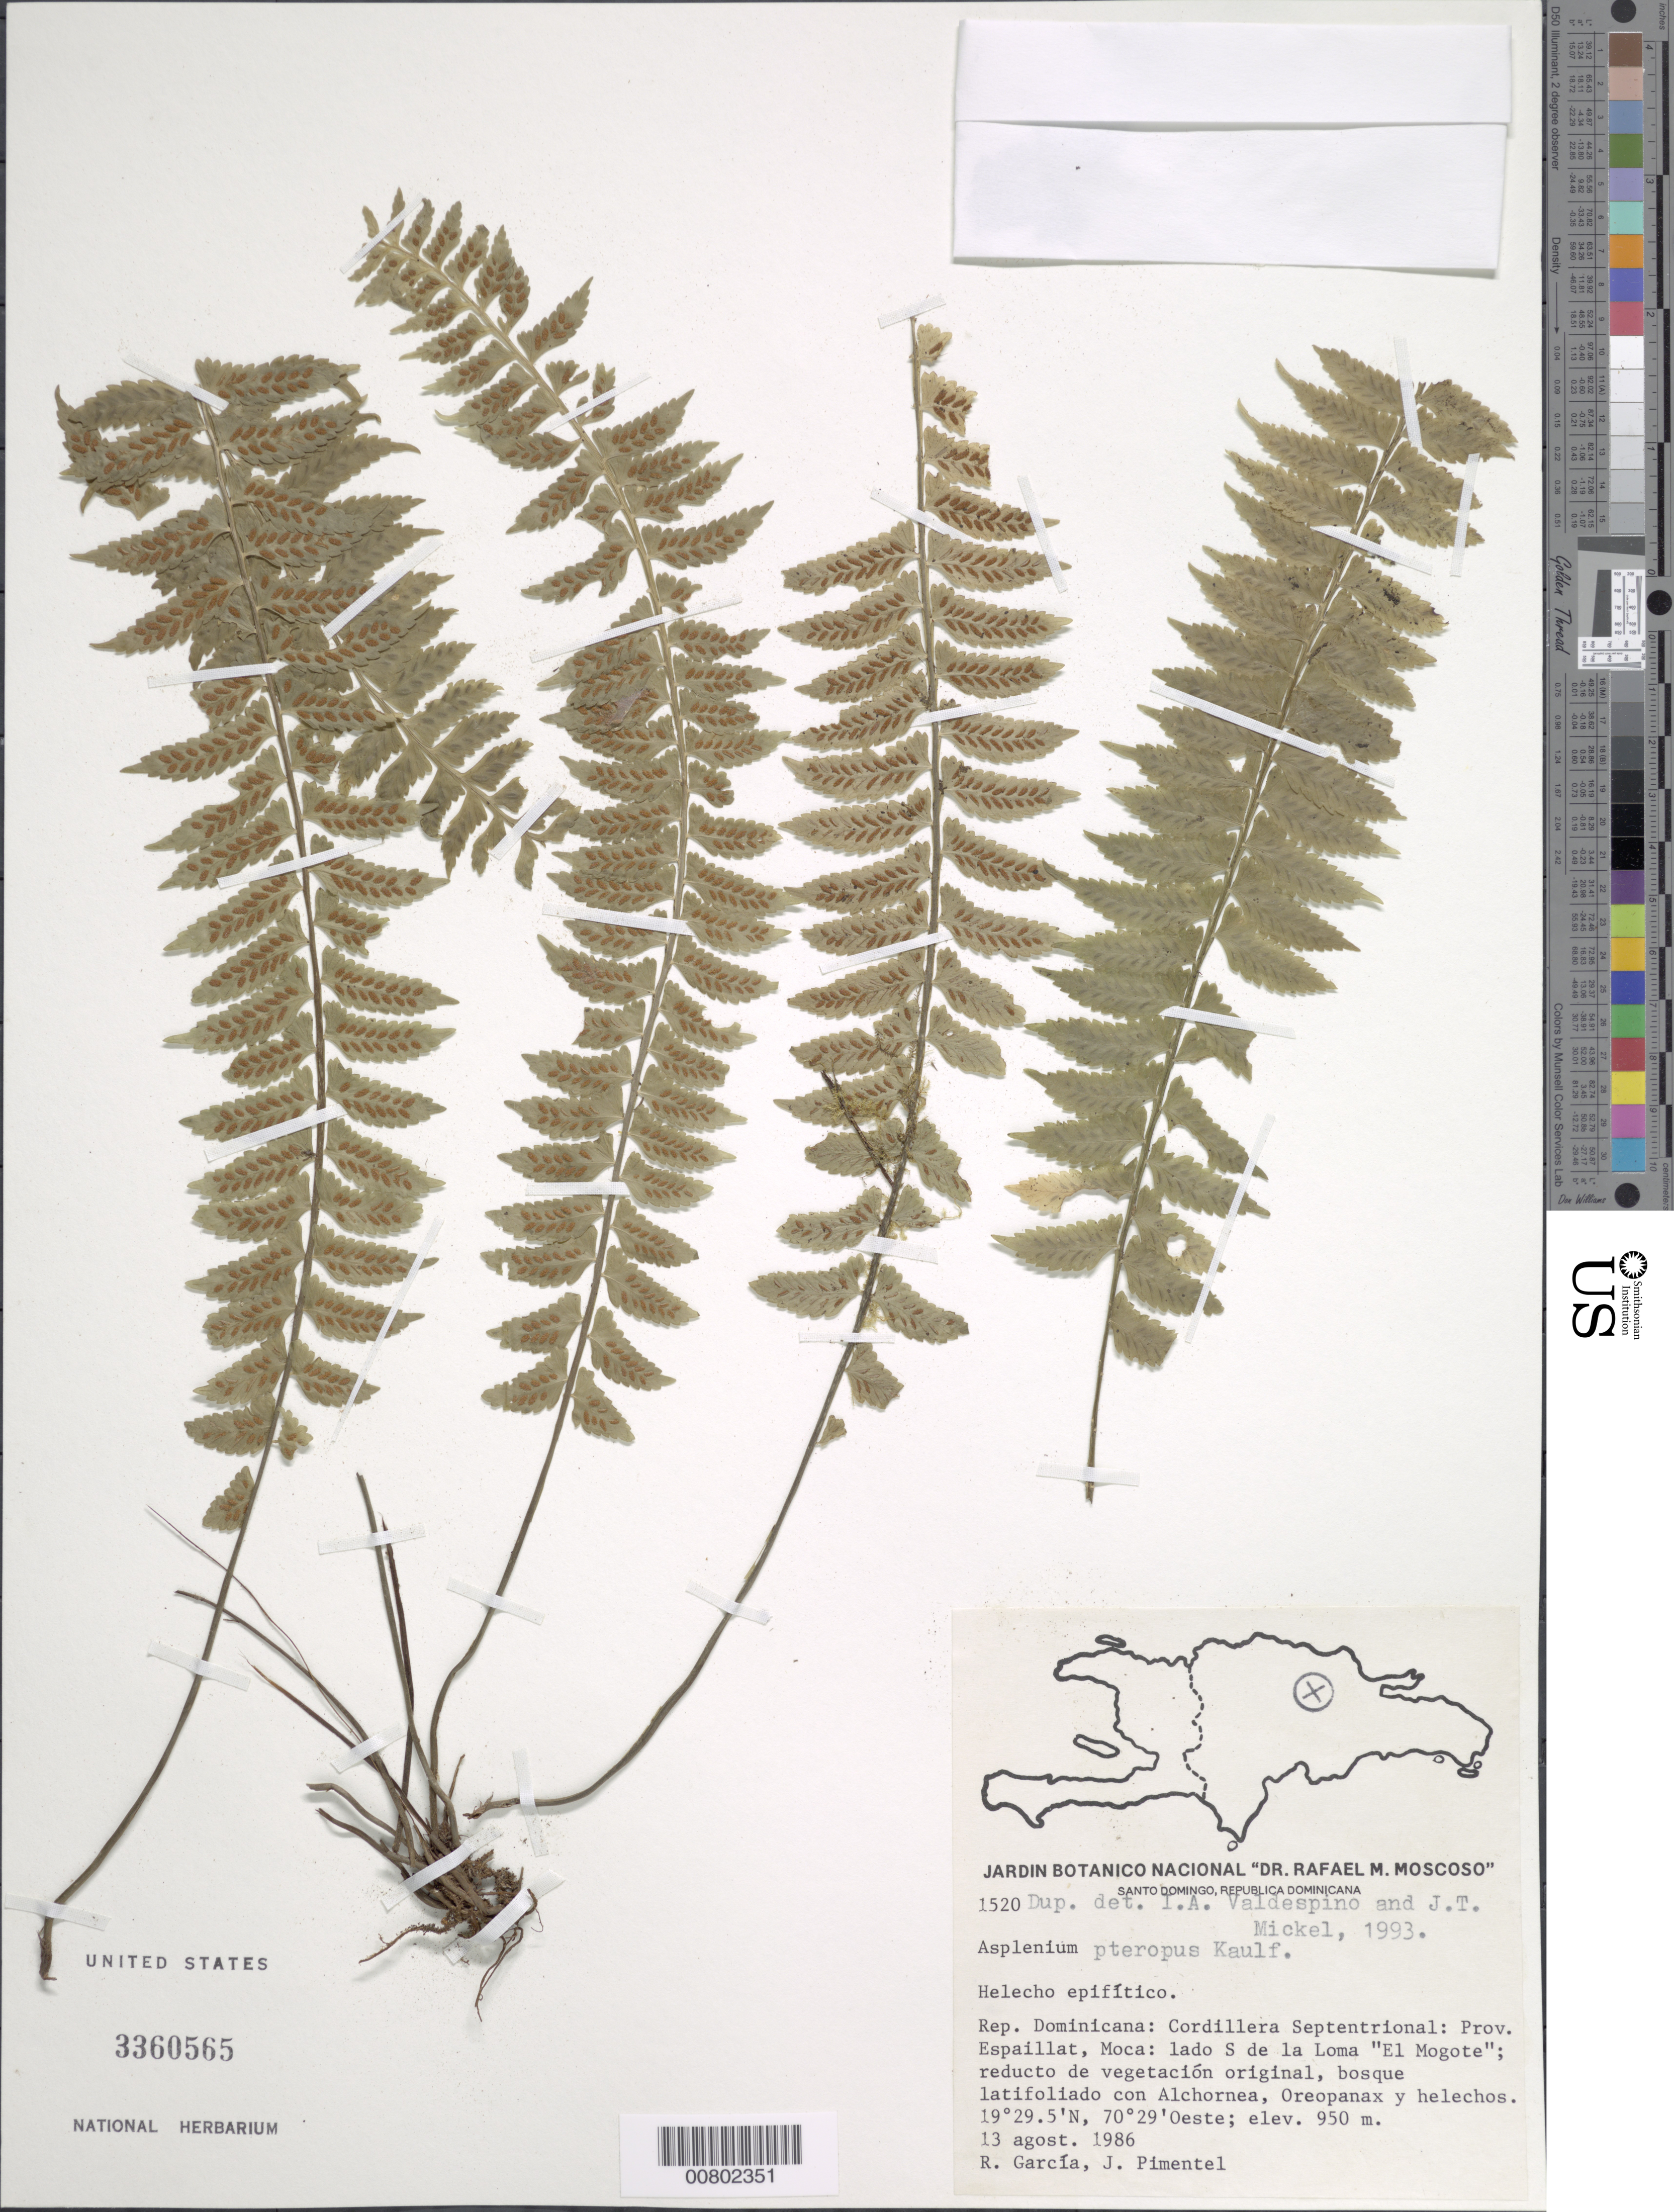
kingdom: Plantae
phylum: Tracheophyta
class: Polypodiopsida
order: Polypodiales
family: Aspleniaceae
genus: Asplenium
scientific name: Asplenium pteropus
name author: Kaulf.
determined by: Valdespino, I. A.; Mickel, J. T.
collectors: R. G. García & J. Pimentel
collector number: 1520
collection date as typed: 13 Aug 1986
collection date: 1986-08-13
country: Dominican Republic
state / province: Espaillat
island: Hispaniola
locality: Cordillera Septentrional, Moca, lado S de la Loma "El Mogote"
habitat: Reducto de vegetación original, bosque latifoliado con alchornea, Oreopanax y helechos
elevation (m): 950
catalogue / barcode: US 3360565